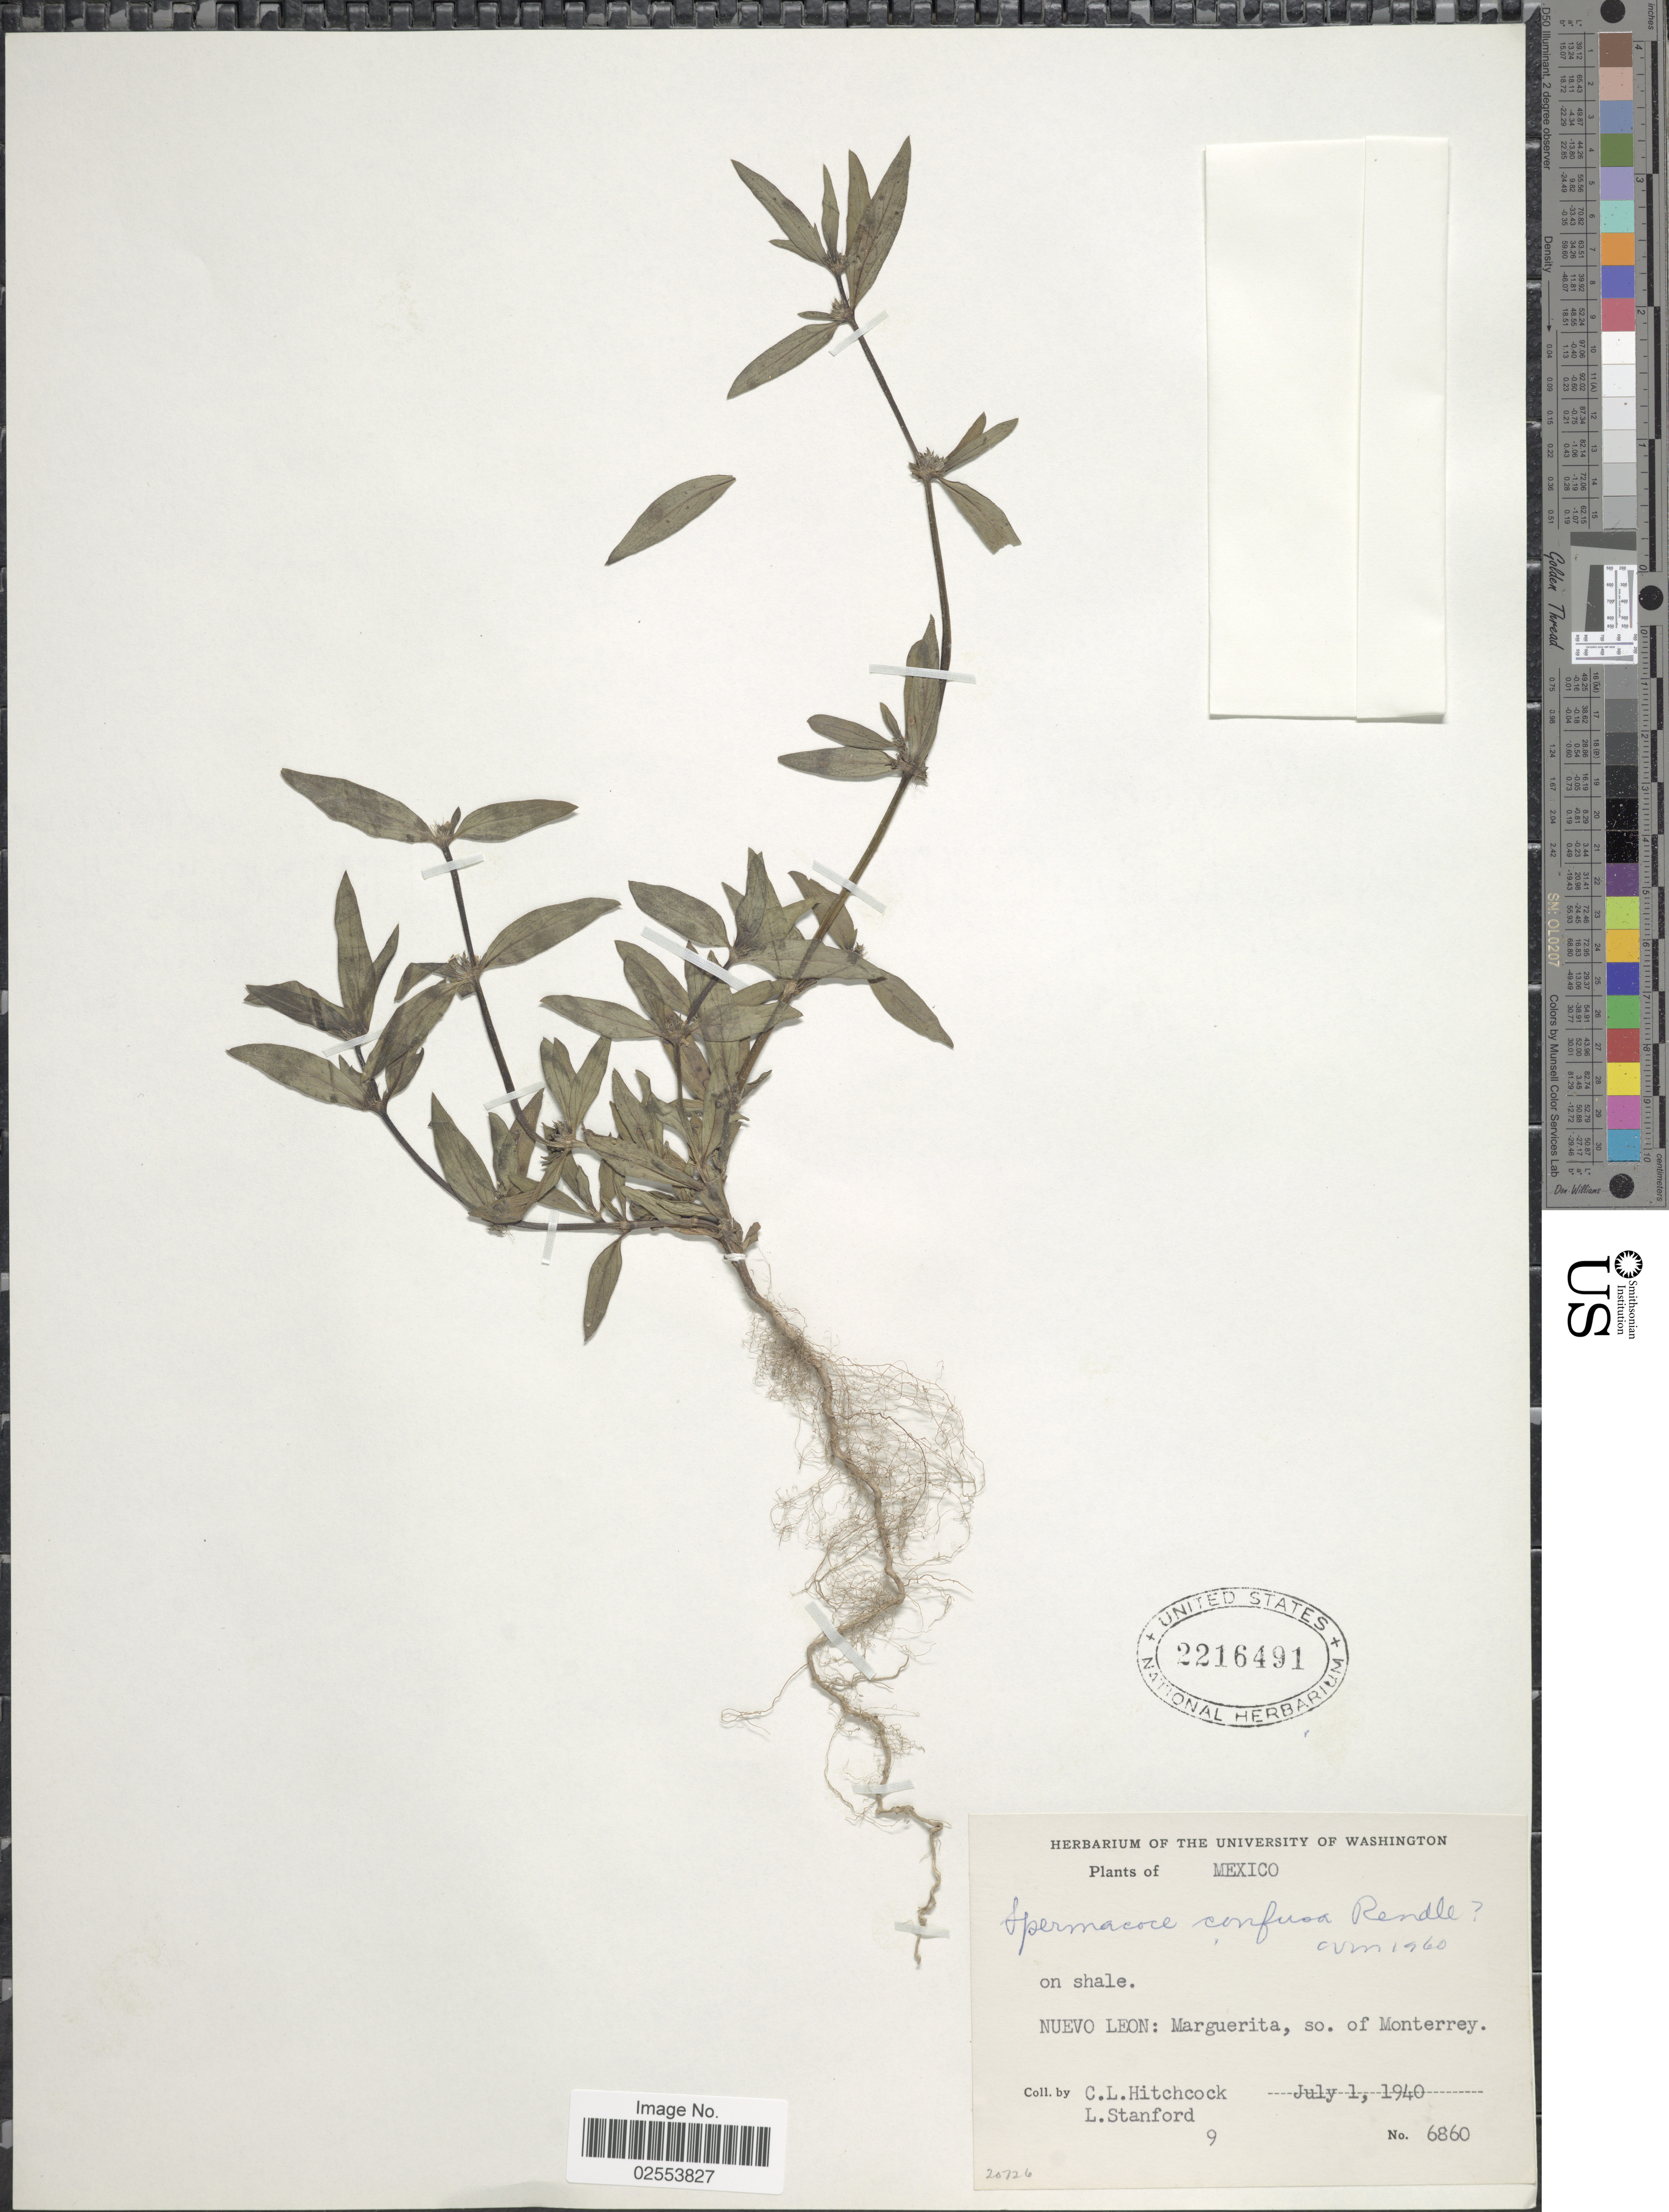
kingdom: Plantae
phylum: Tracheophyta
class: Magnoliopsida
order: Gentianales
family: Rubiaceae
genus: Spermacoce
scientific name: Spermacoce tenuior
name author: L.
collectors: C. L. Hitchcock & L. R. Stanford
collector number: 6860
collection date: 1940-07-01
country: Mexico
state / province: Nuevo León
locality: Marguerita, so. of Monterrey, on shale.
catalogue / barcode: US 2216491